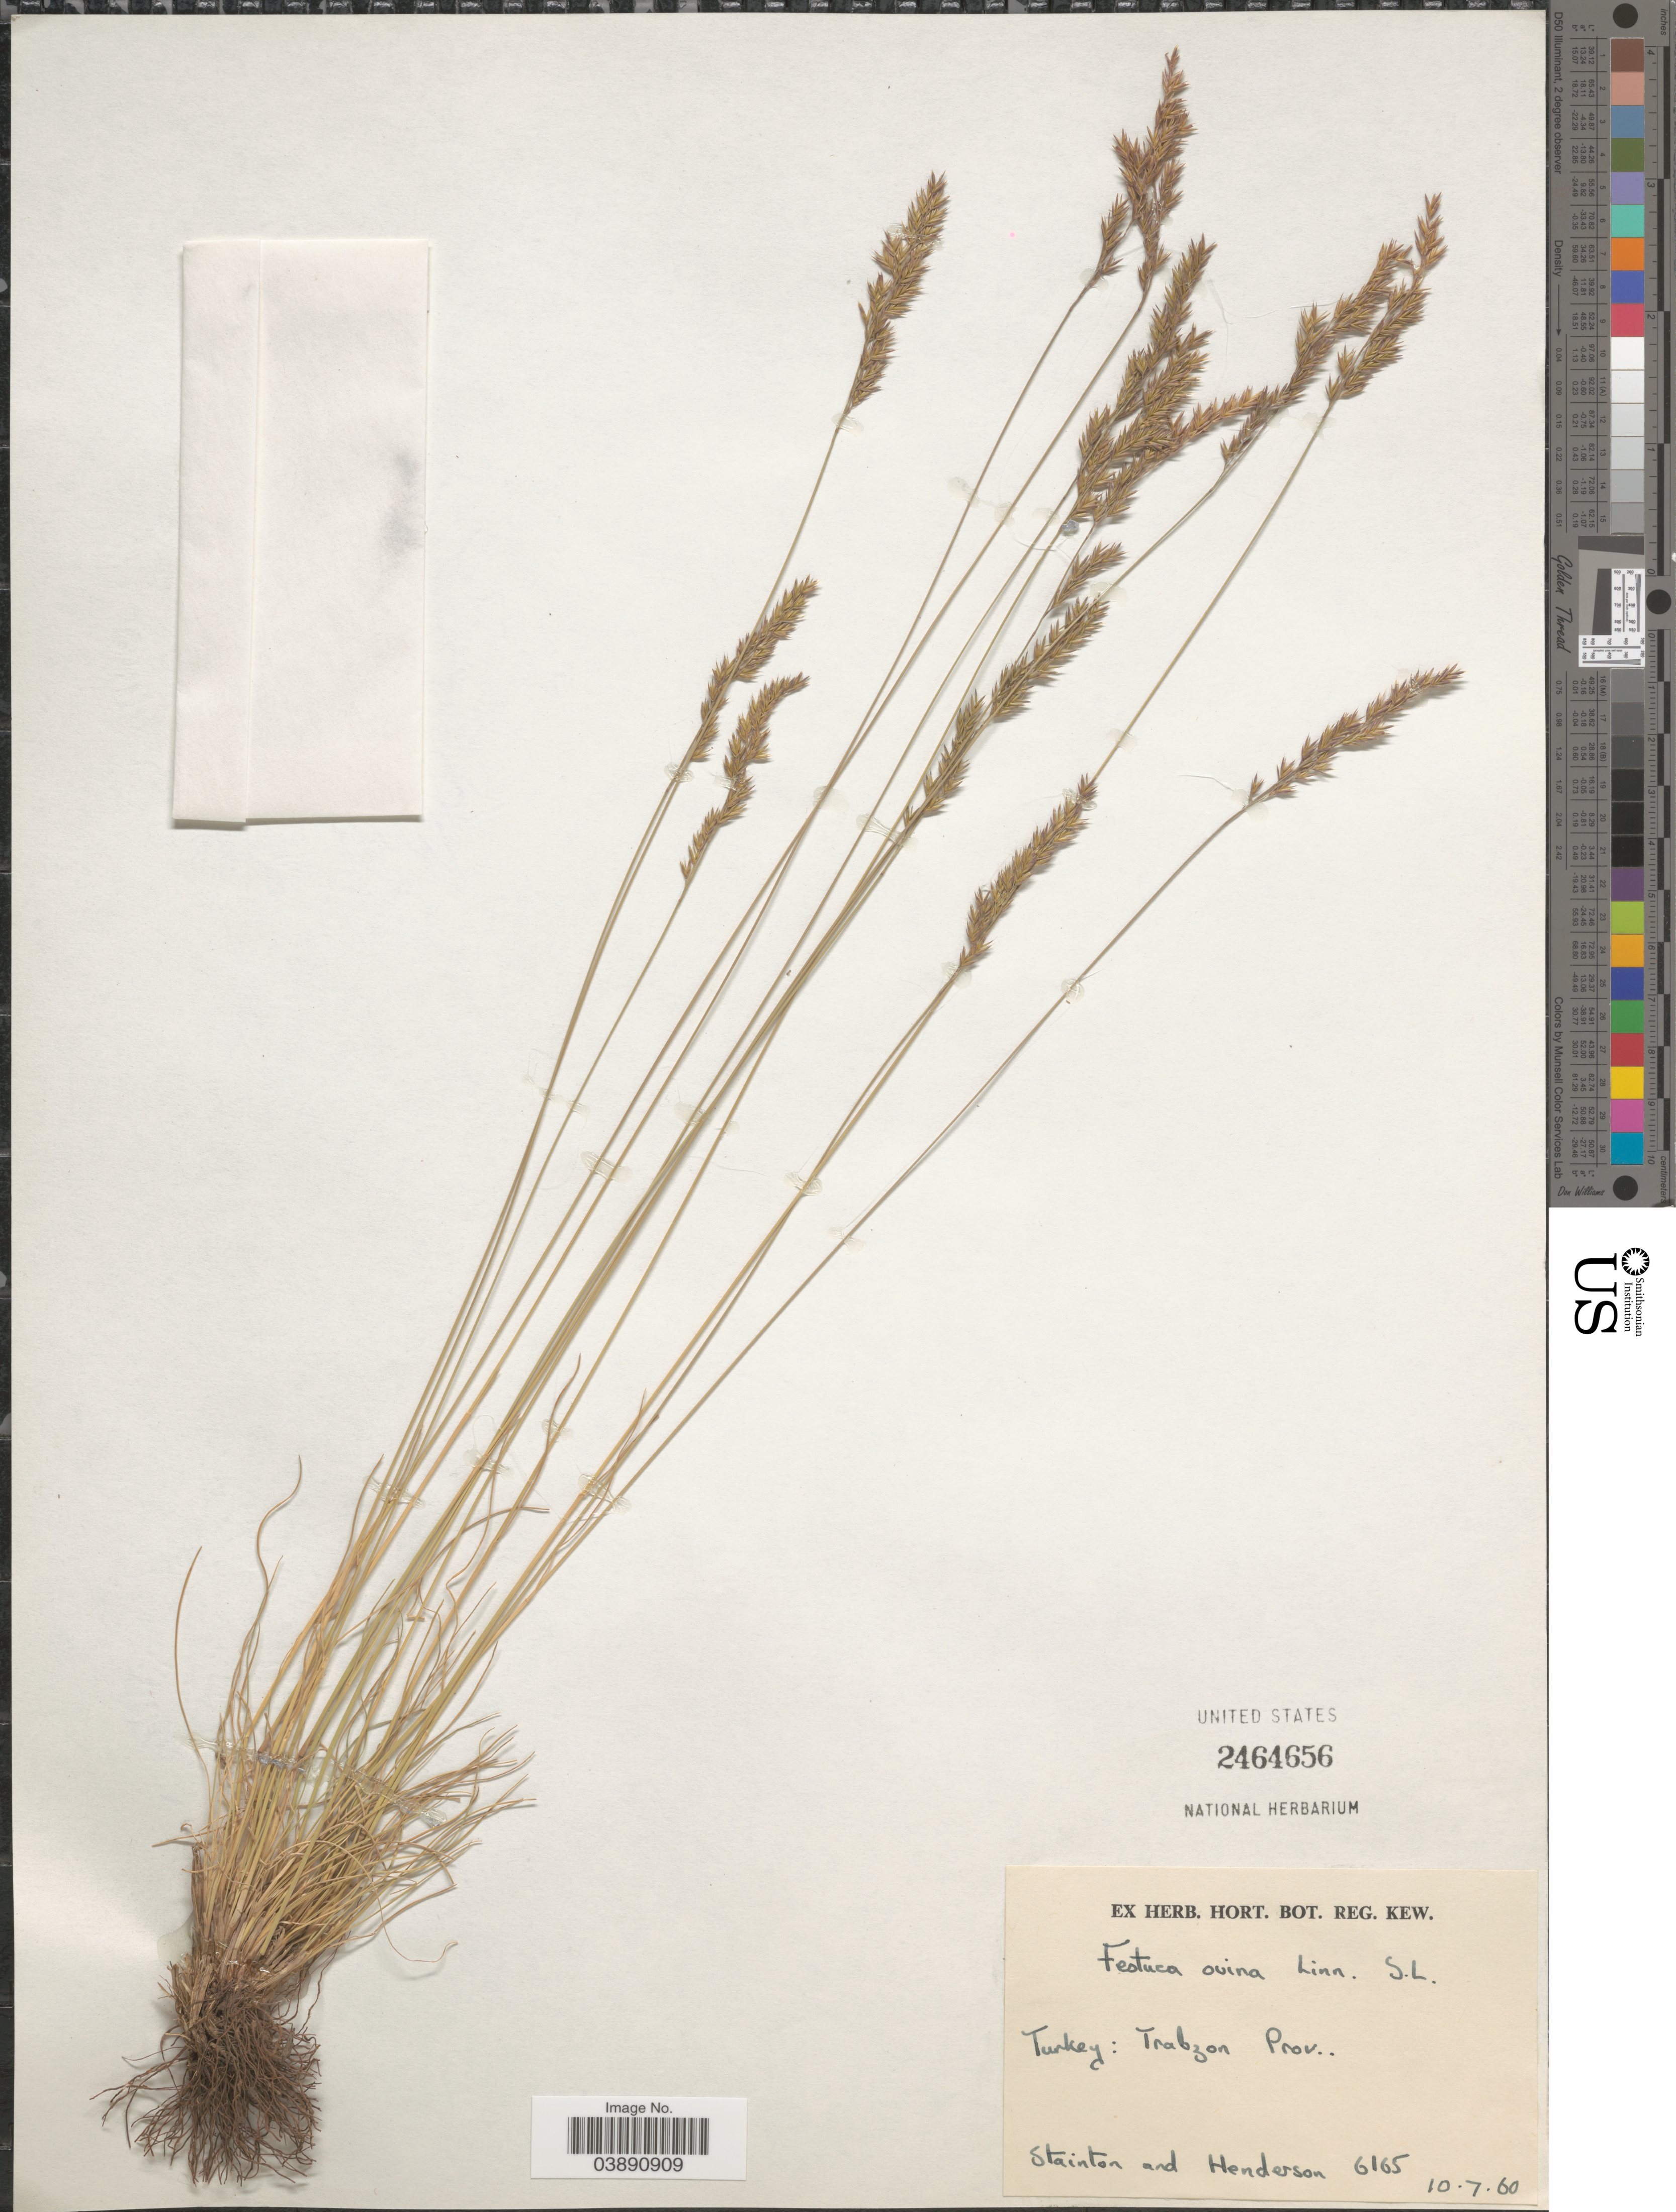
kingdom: Plantae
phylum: Tracheophyta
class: Liliopsida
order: Poales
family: Poaceae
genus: Festuca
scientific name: Festuca ovina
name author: L.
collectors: -. Stainton & -. Henderson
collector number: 6165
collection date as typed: Transcribed d/m/y: 10/7/60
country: Turkey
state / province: Trabzon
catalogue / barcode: US 2464656